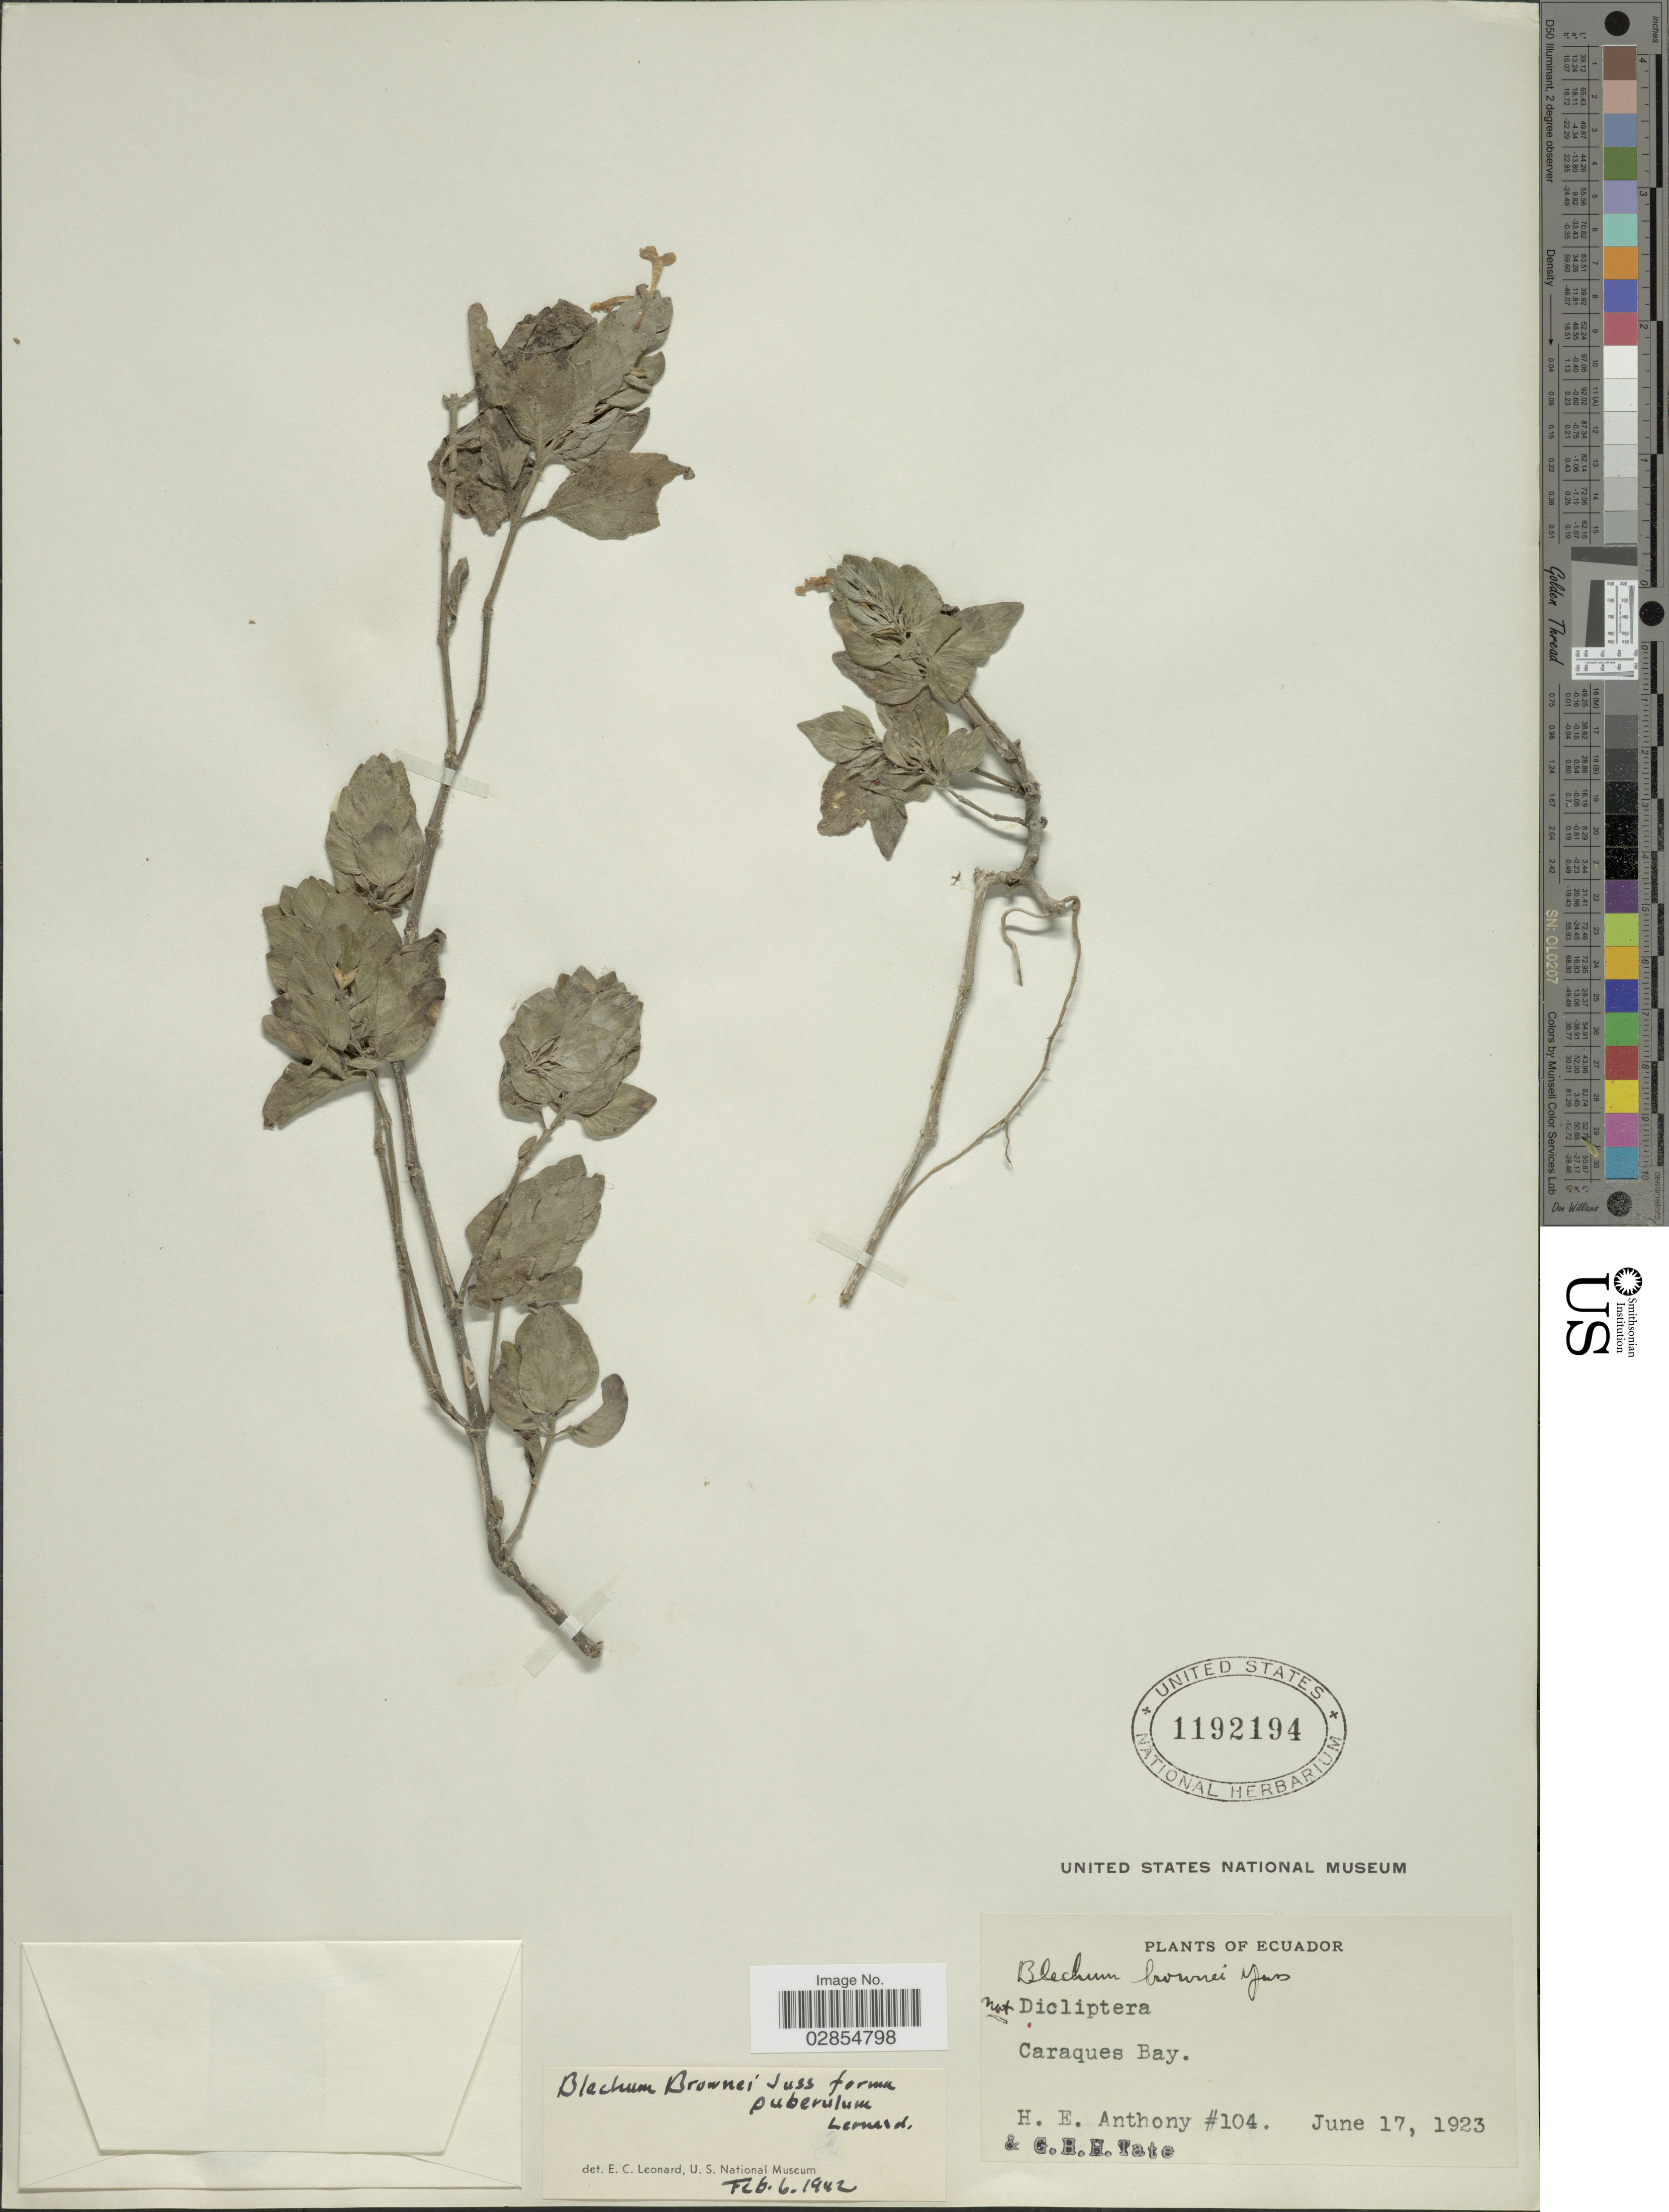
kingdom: Plantae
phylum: Tracheophyta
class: Magnoliopsida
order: Lamiales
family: Acanthaceae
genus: Blechum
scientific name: Blechum brownei f. puberulum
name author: Leonard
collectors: H. E. Anthony & G. H. H.Tate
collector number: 104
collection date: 1923-06-17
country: Ecuador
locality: Caraques Bay.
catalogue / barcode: US 1192194